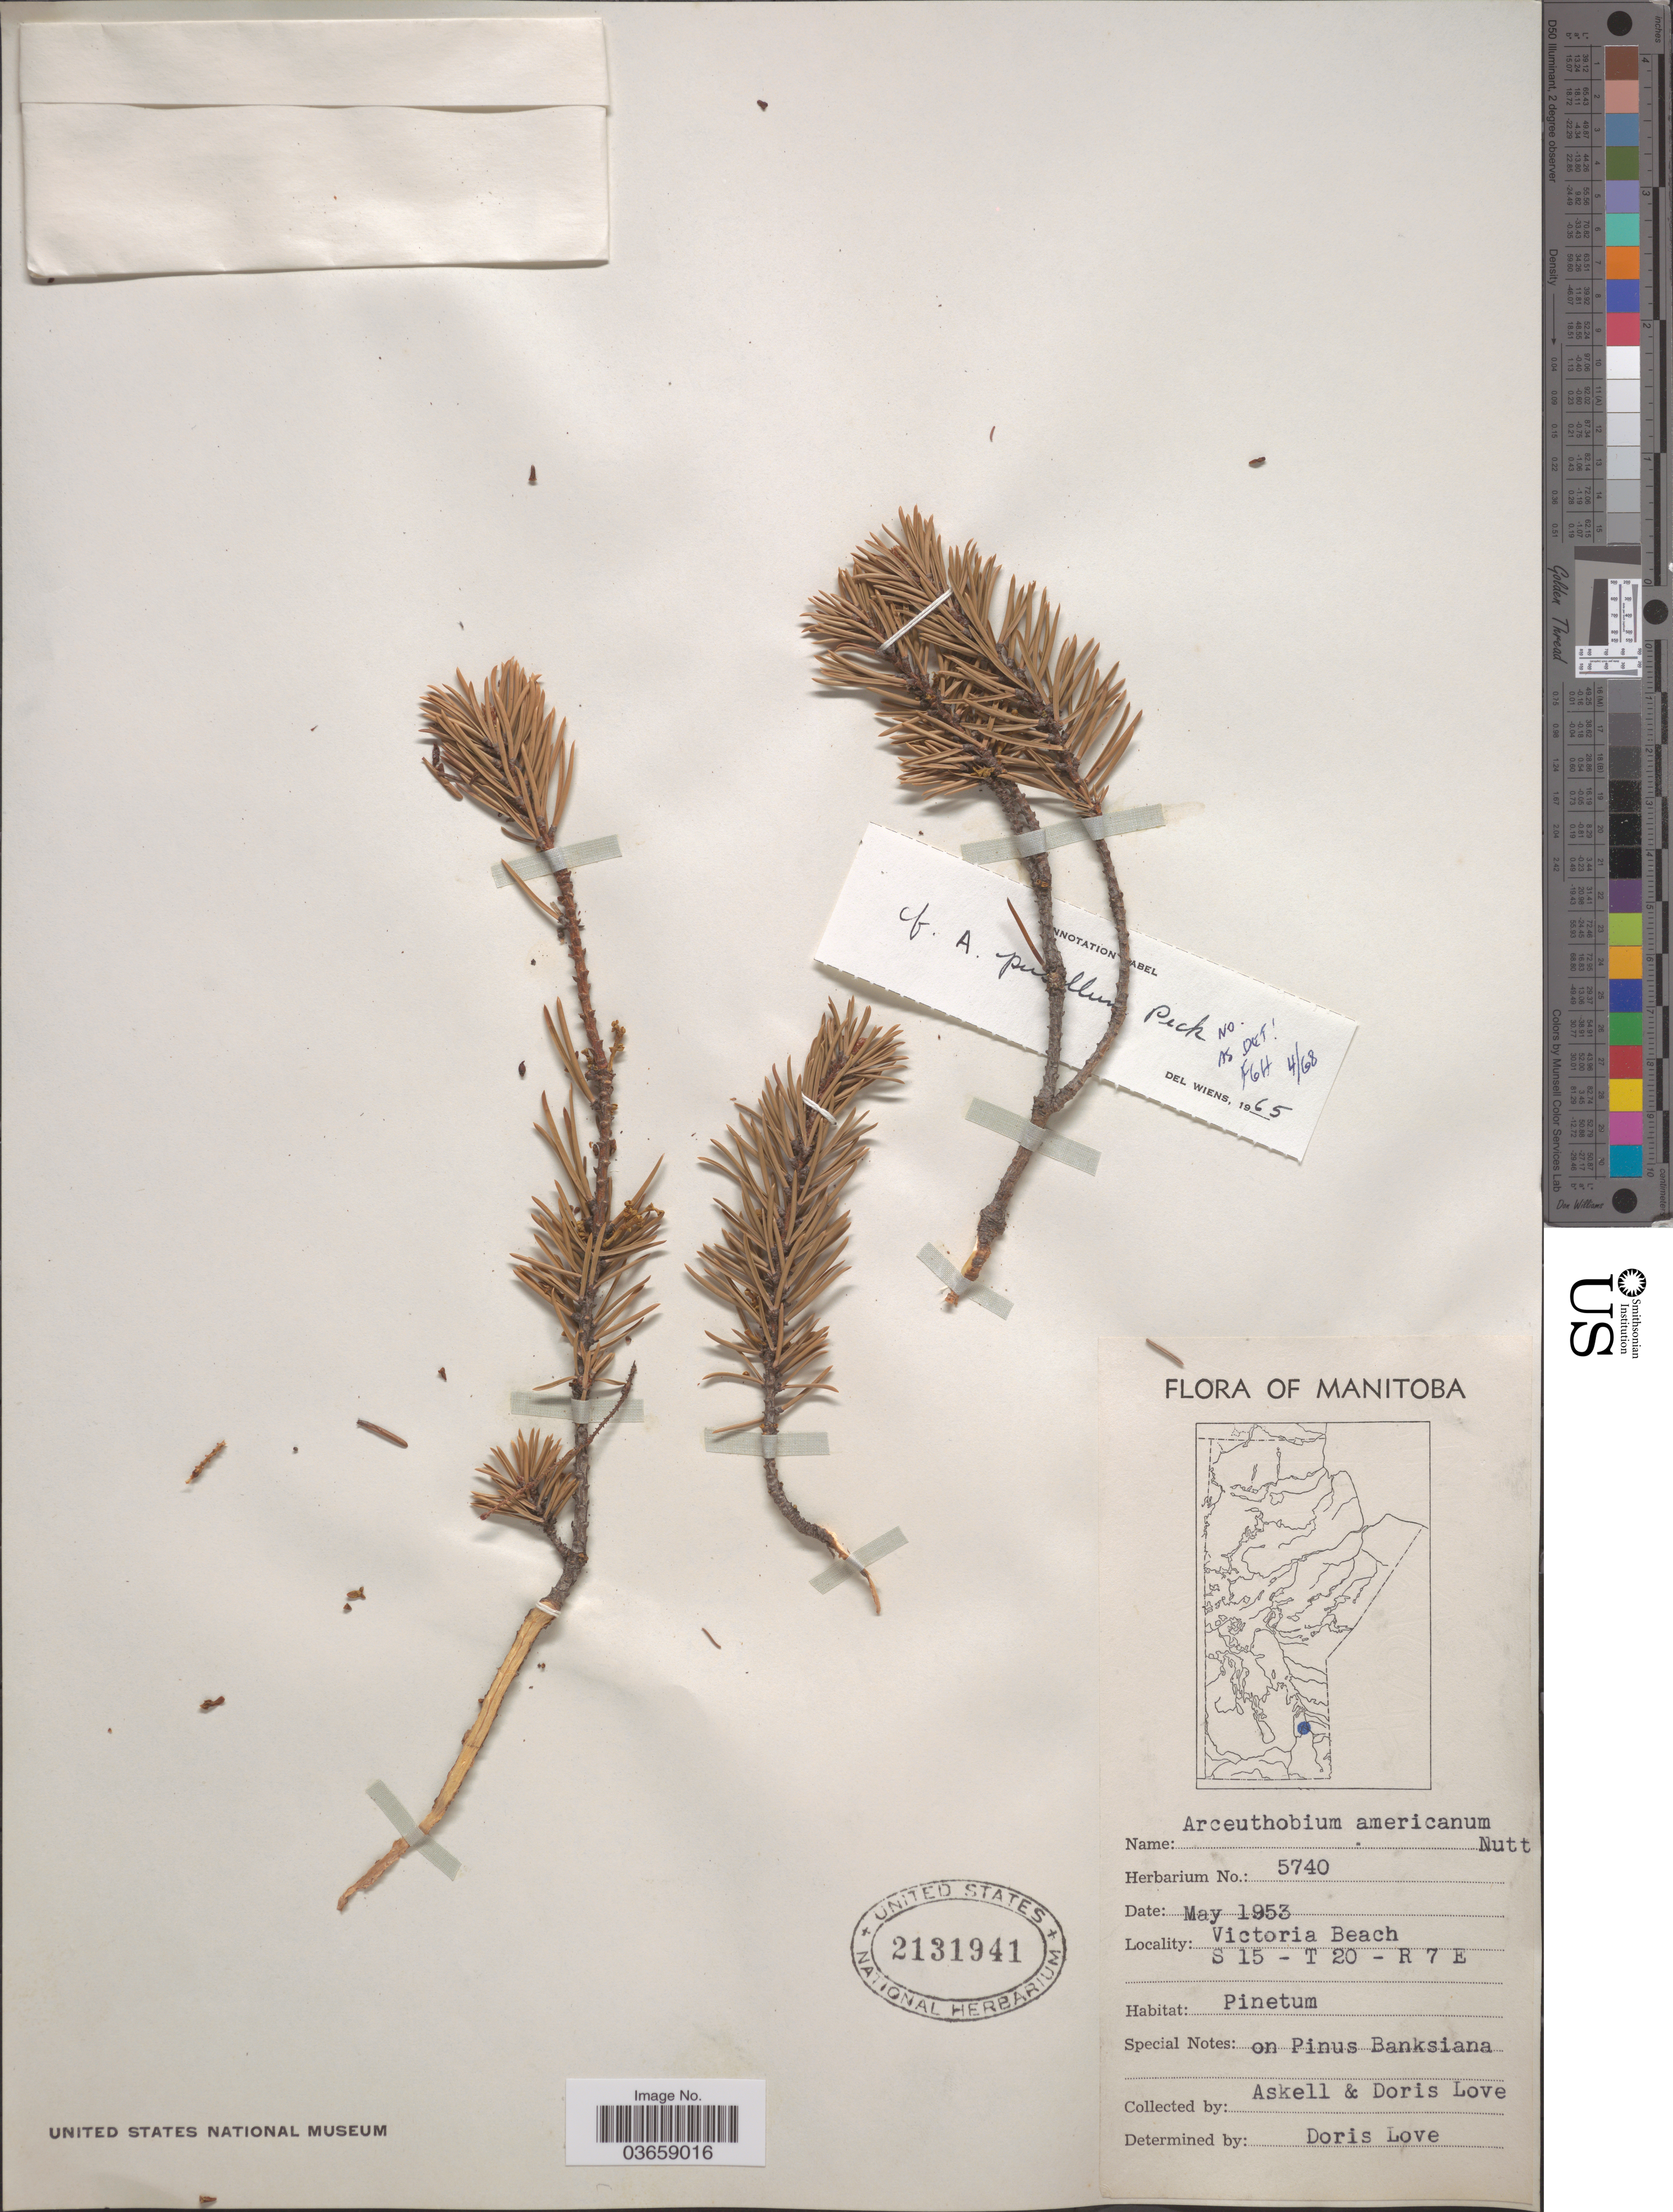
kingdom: Plantae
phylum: Tracheophyta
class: Magnoliopsida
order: Santalales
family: Viscaceae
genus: Arceuthobium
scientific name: Arceuthobium pusillum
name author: Peck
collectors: Á. Löve & D. Löve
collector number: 5740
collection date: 1953-05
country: Canada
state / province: Manitoba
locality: Victoria Beach S 15 - T 20 - R 7 E.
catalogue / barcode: US 2131941